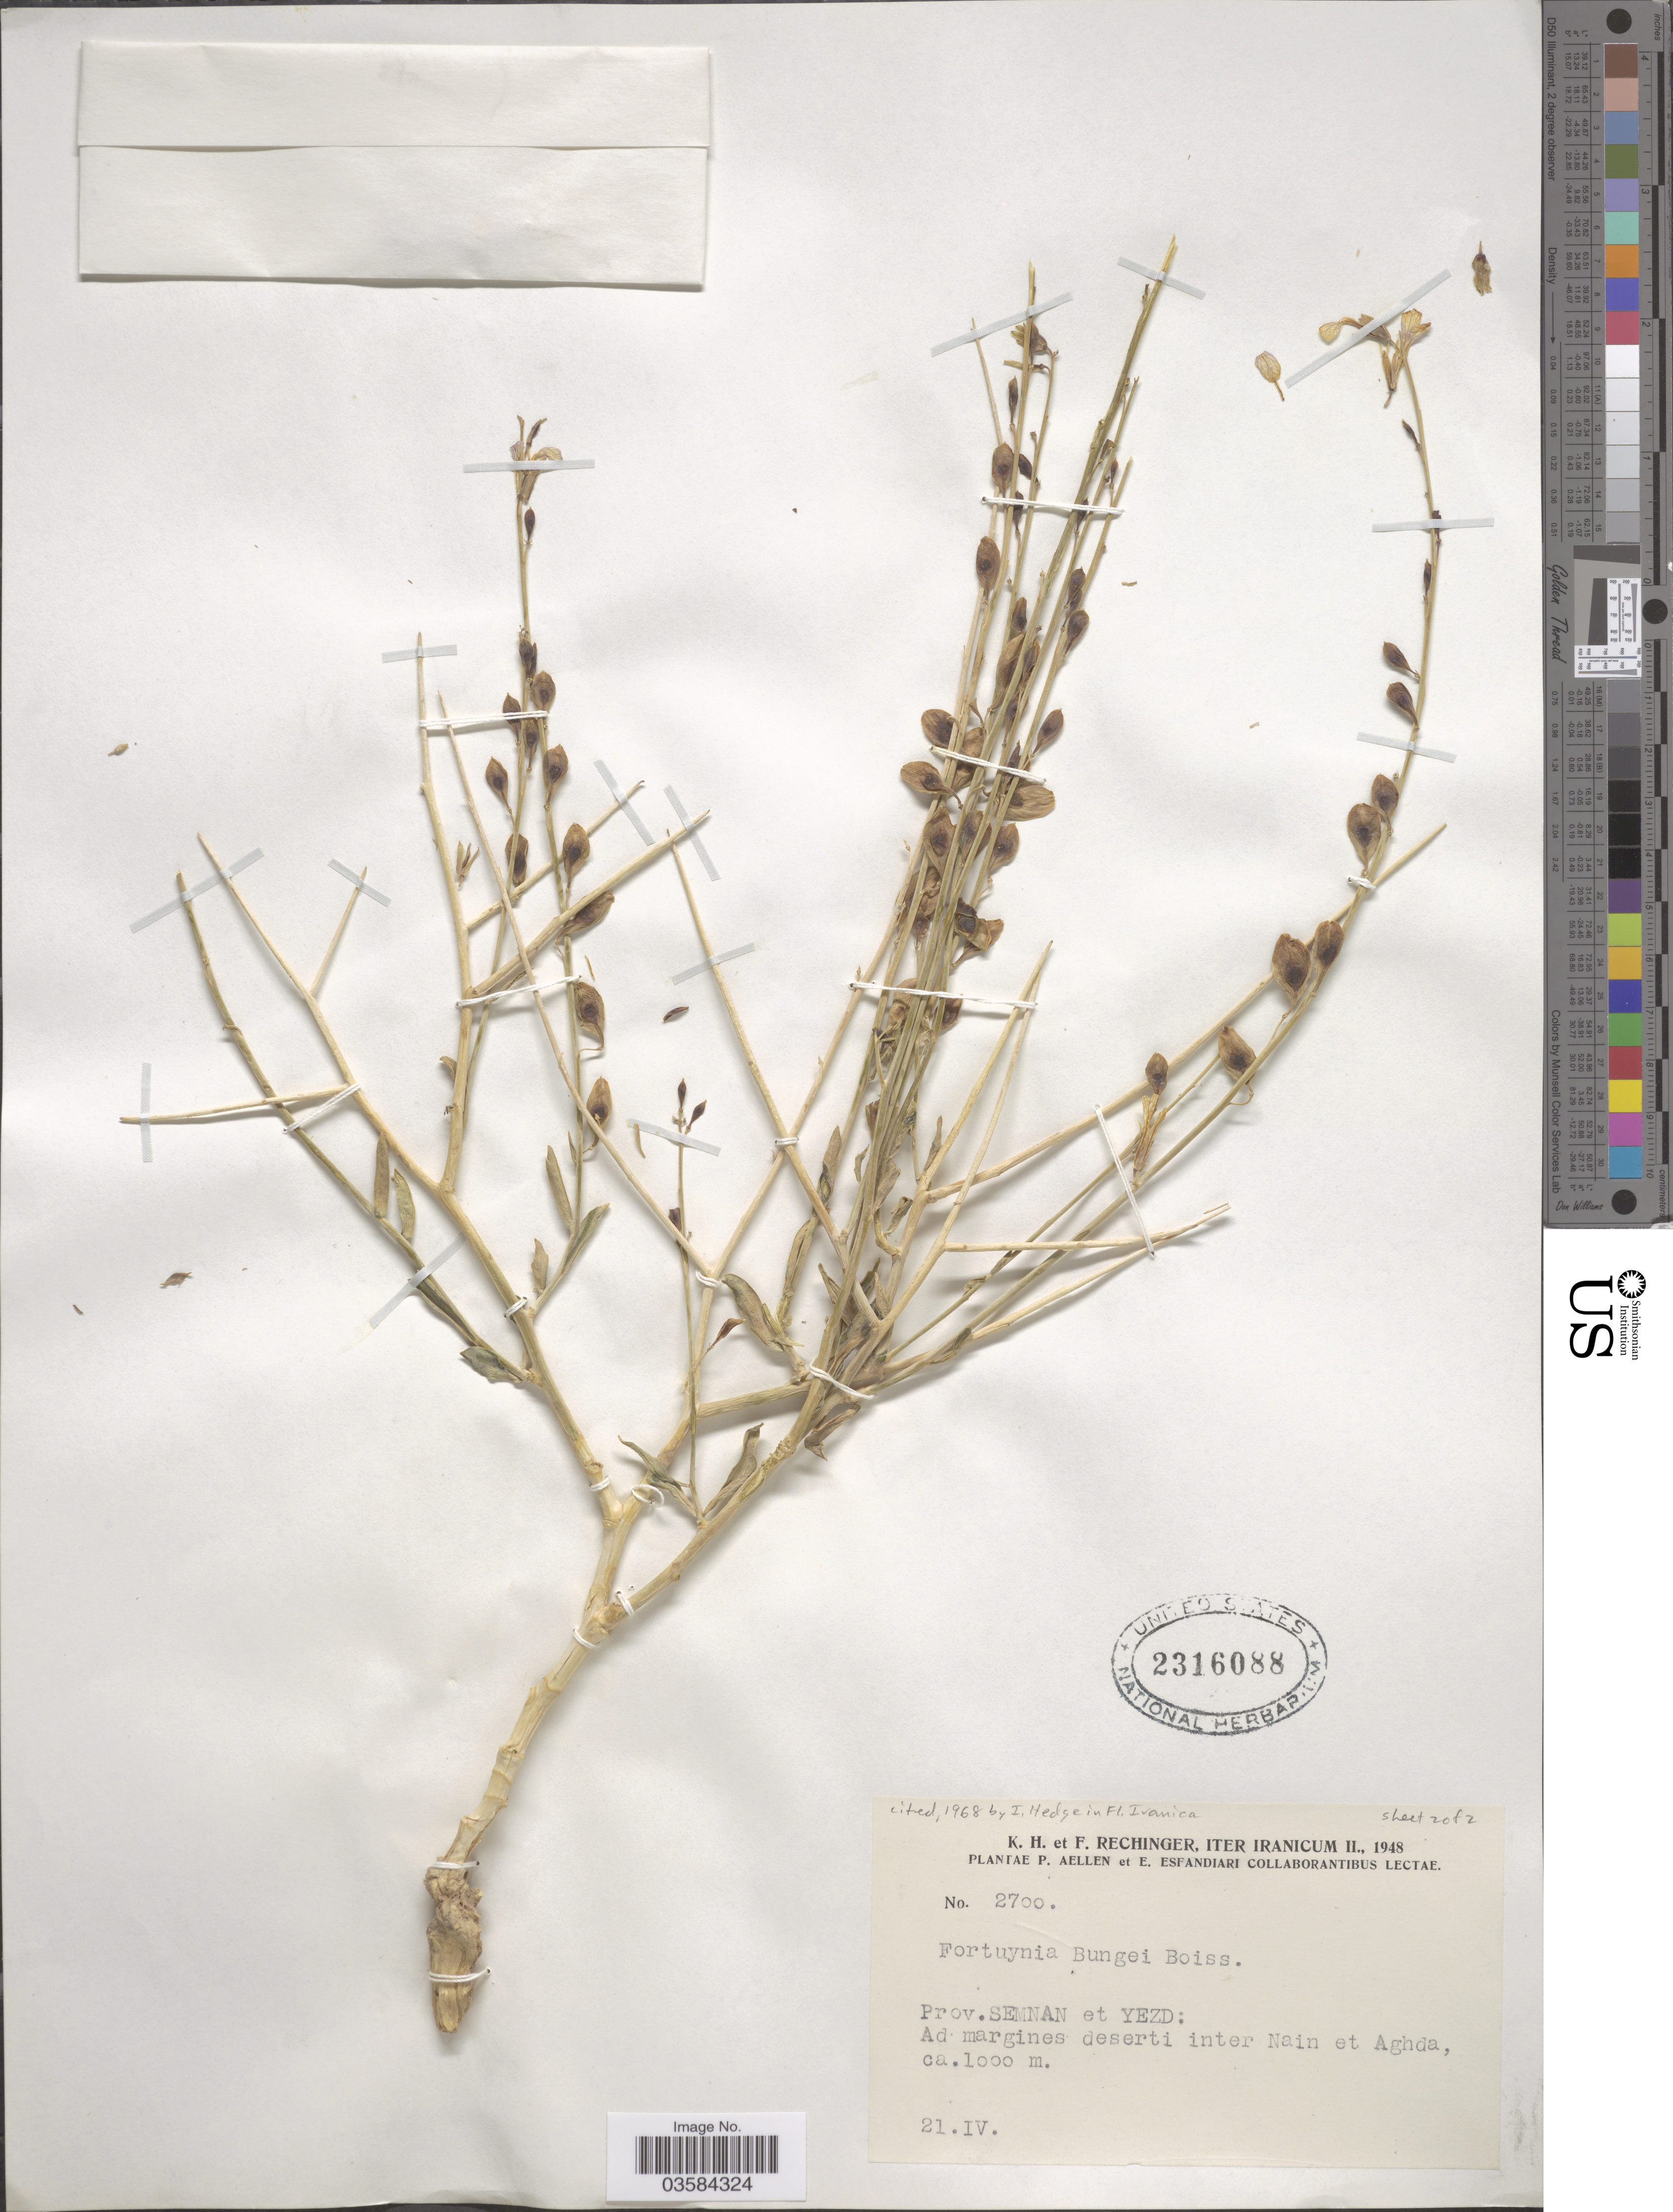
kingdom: Plantae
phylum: Tracheophyta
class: Magnoliopsida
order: Brassicales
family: Brassicaceae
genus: Fortuynia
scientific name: Fortuynia bungei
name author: Boiss.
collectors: K. H. Rechinger, F. Rechinger, P. Aellen & E. Esfandiari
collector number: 2700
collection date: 1948-04-21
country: Iran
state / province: Semnan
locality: Prov. Semnan et Yezd: Ad margines deserti inter Nain et Aghda.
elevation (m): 1000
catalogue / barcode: US 2316088